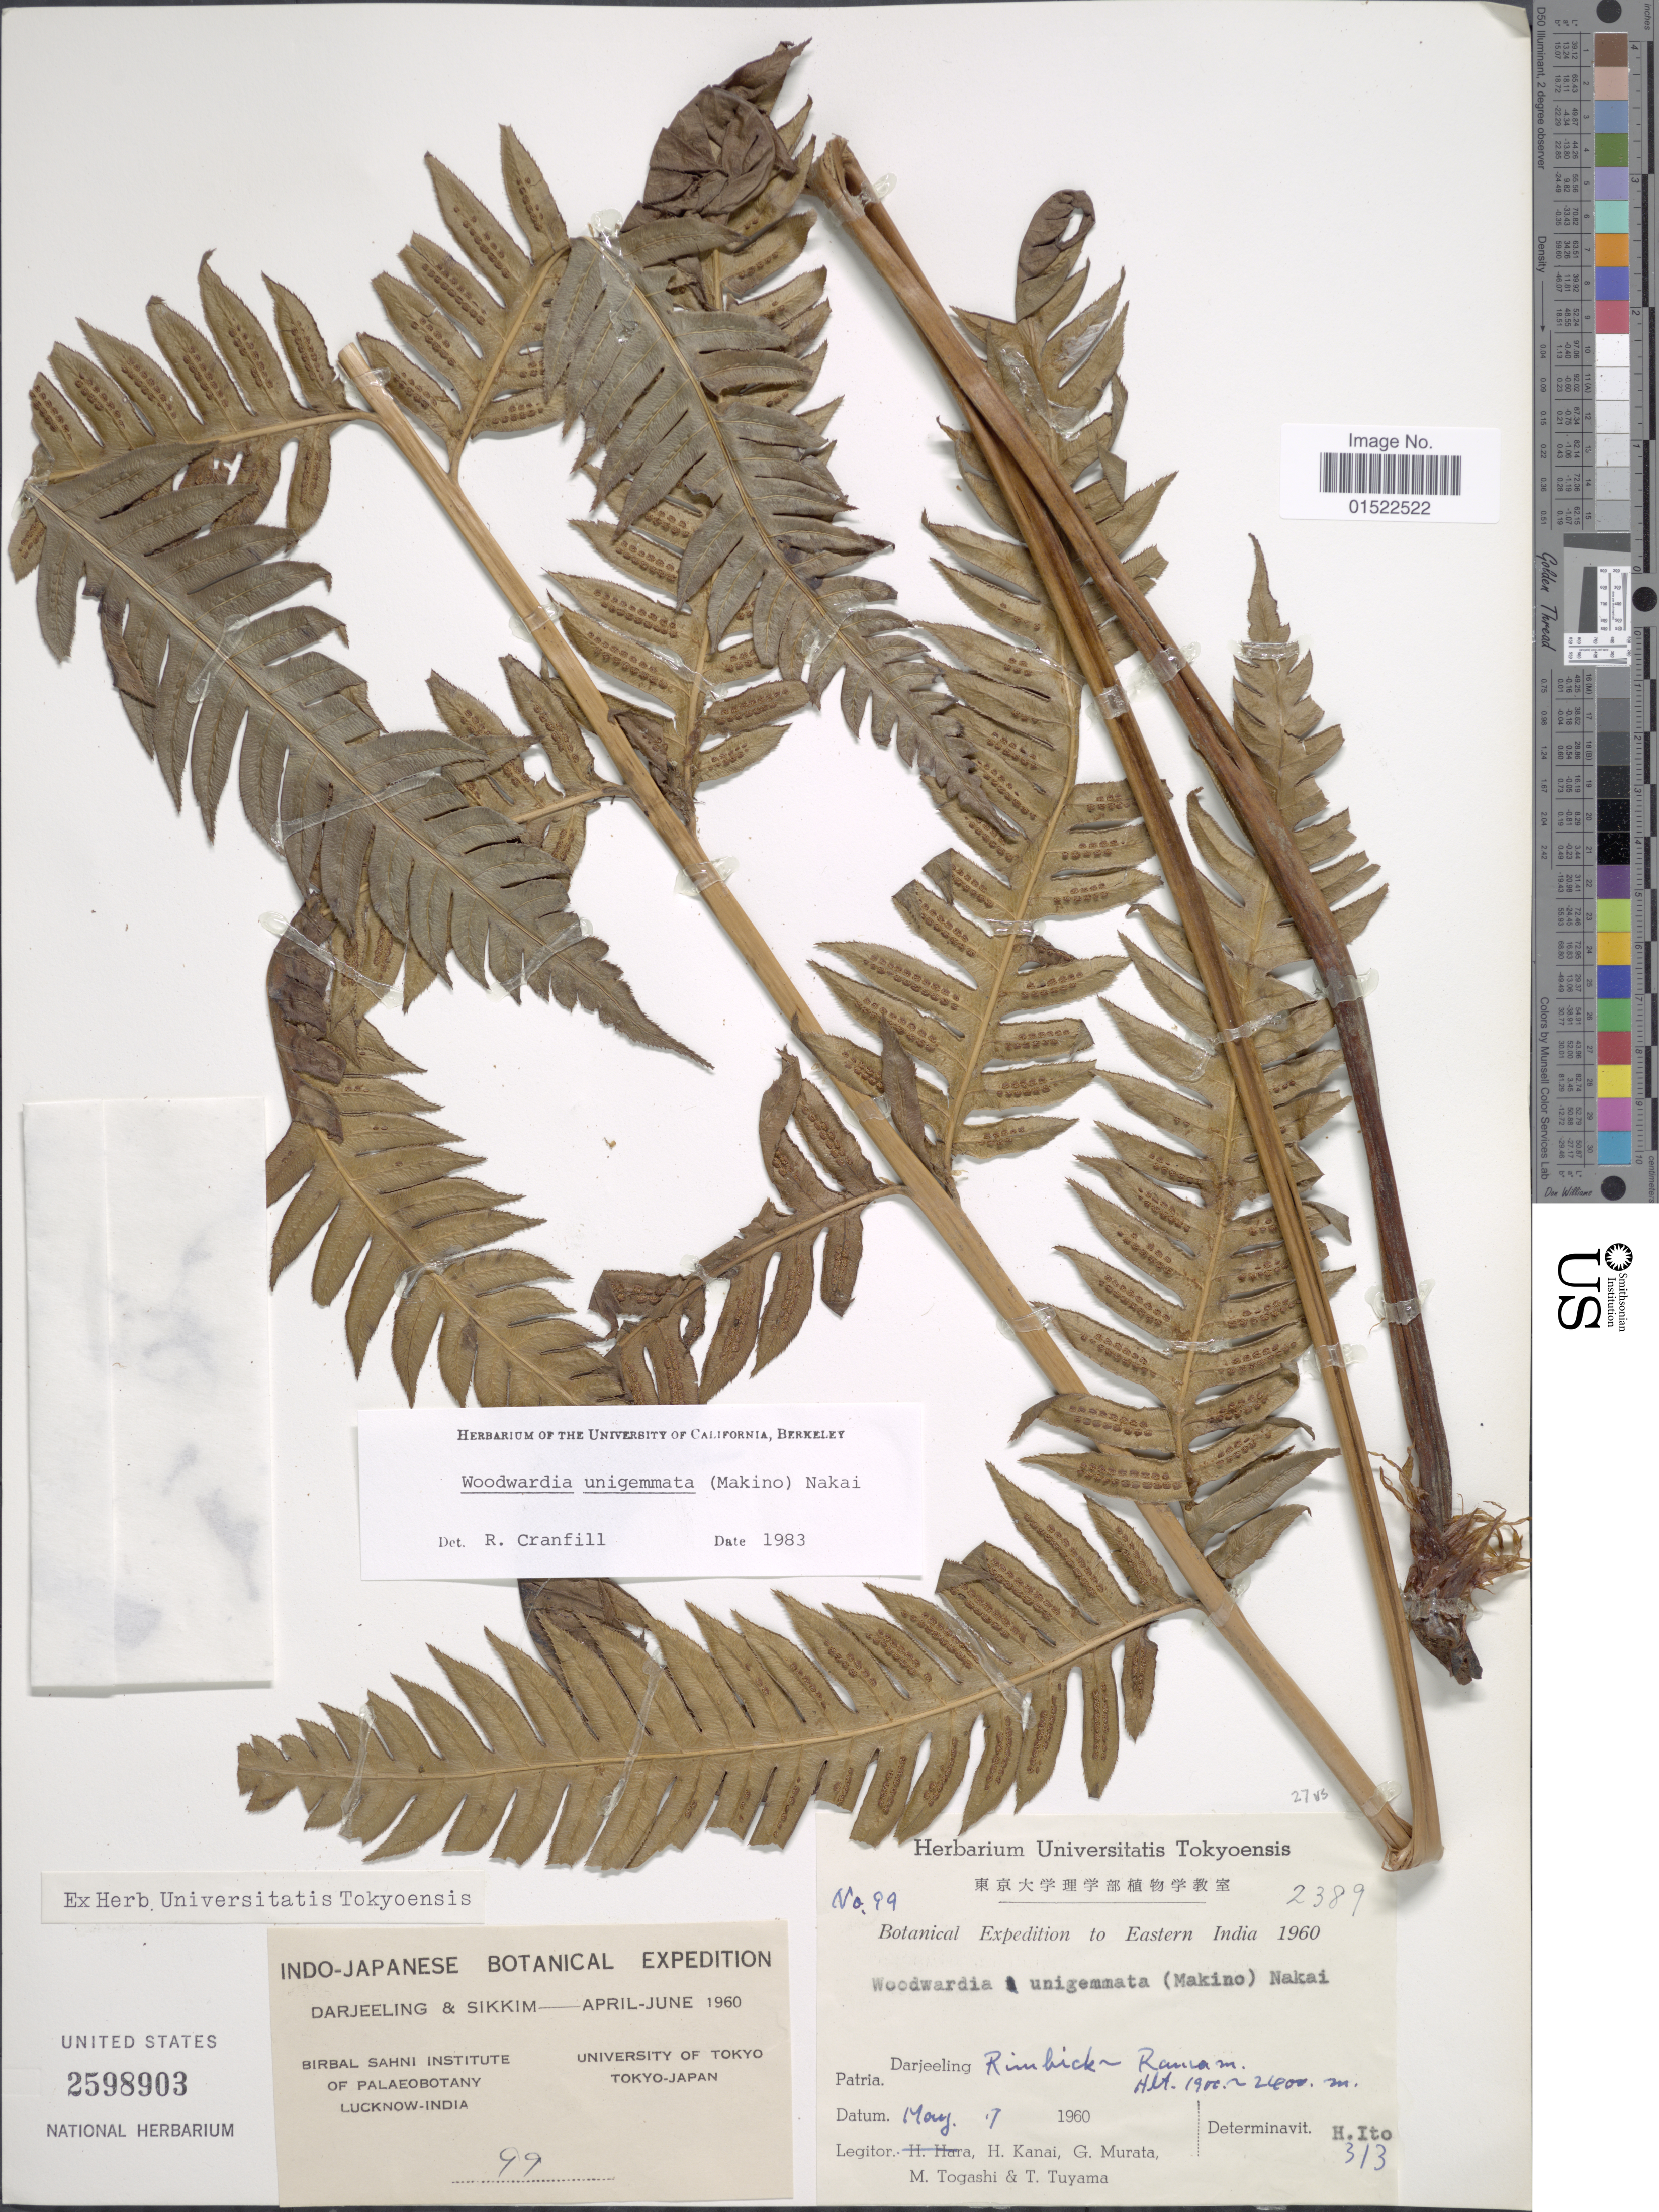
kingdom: Plantae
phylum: Tracheophyta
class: Polypodiopsida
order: Polypodiales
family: Blechnaceae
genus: Woodwardia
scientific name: Woodwardia unigemmata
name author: (Makino) Nakai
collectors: H. Kanai, G. Murata, M. Togasi & T. Tuyama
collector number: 99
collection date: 1960-05-07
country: India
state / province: Sikkim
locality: Darjeeling & Sikkim, Rimbick, Ramam, Eastern India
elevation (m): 1900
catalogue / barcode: US 2598903